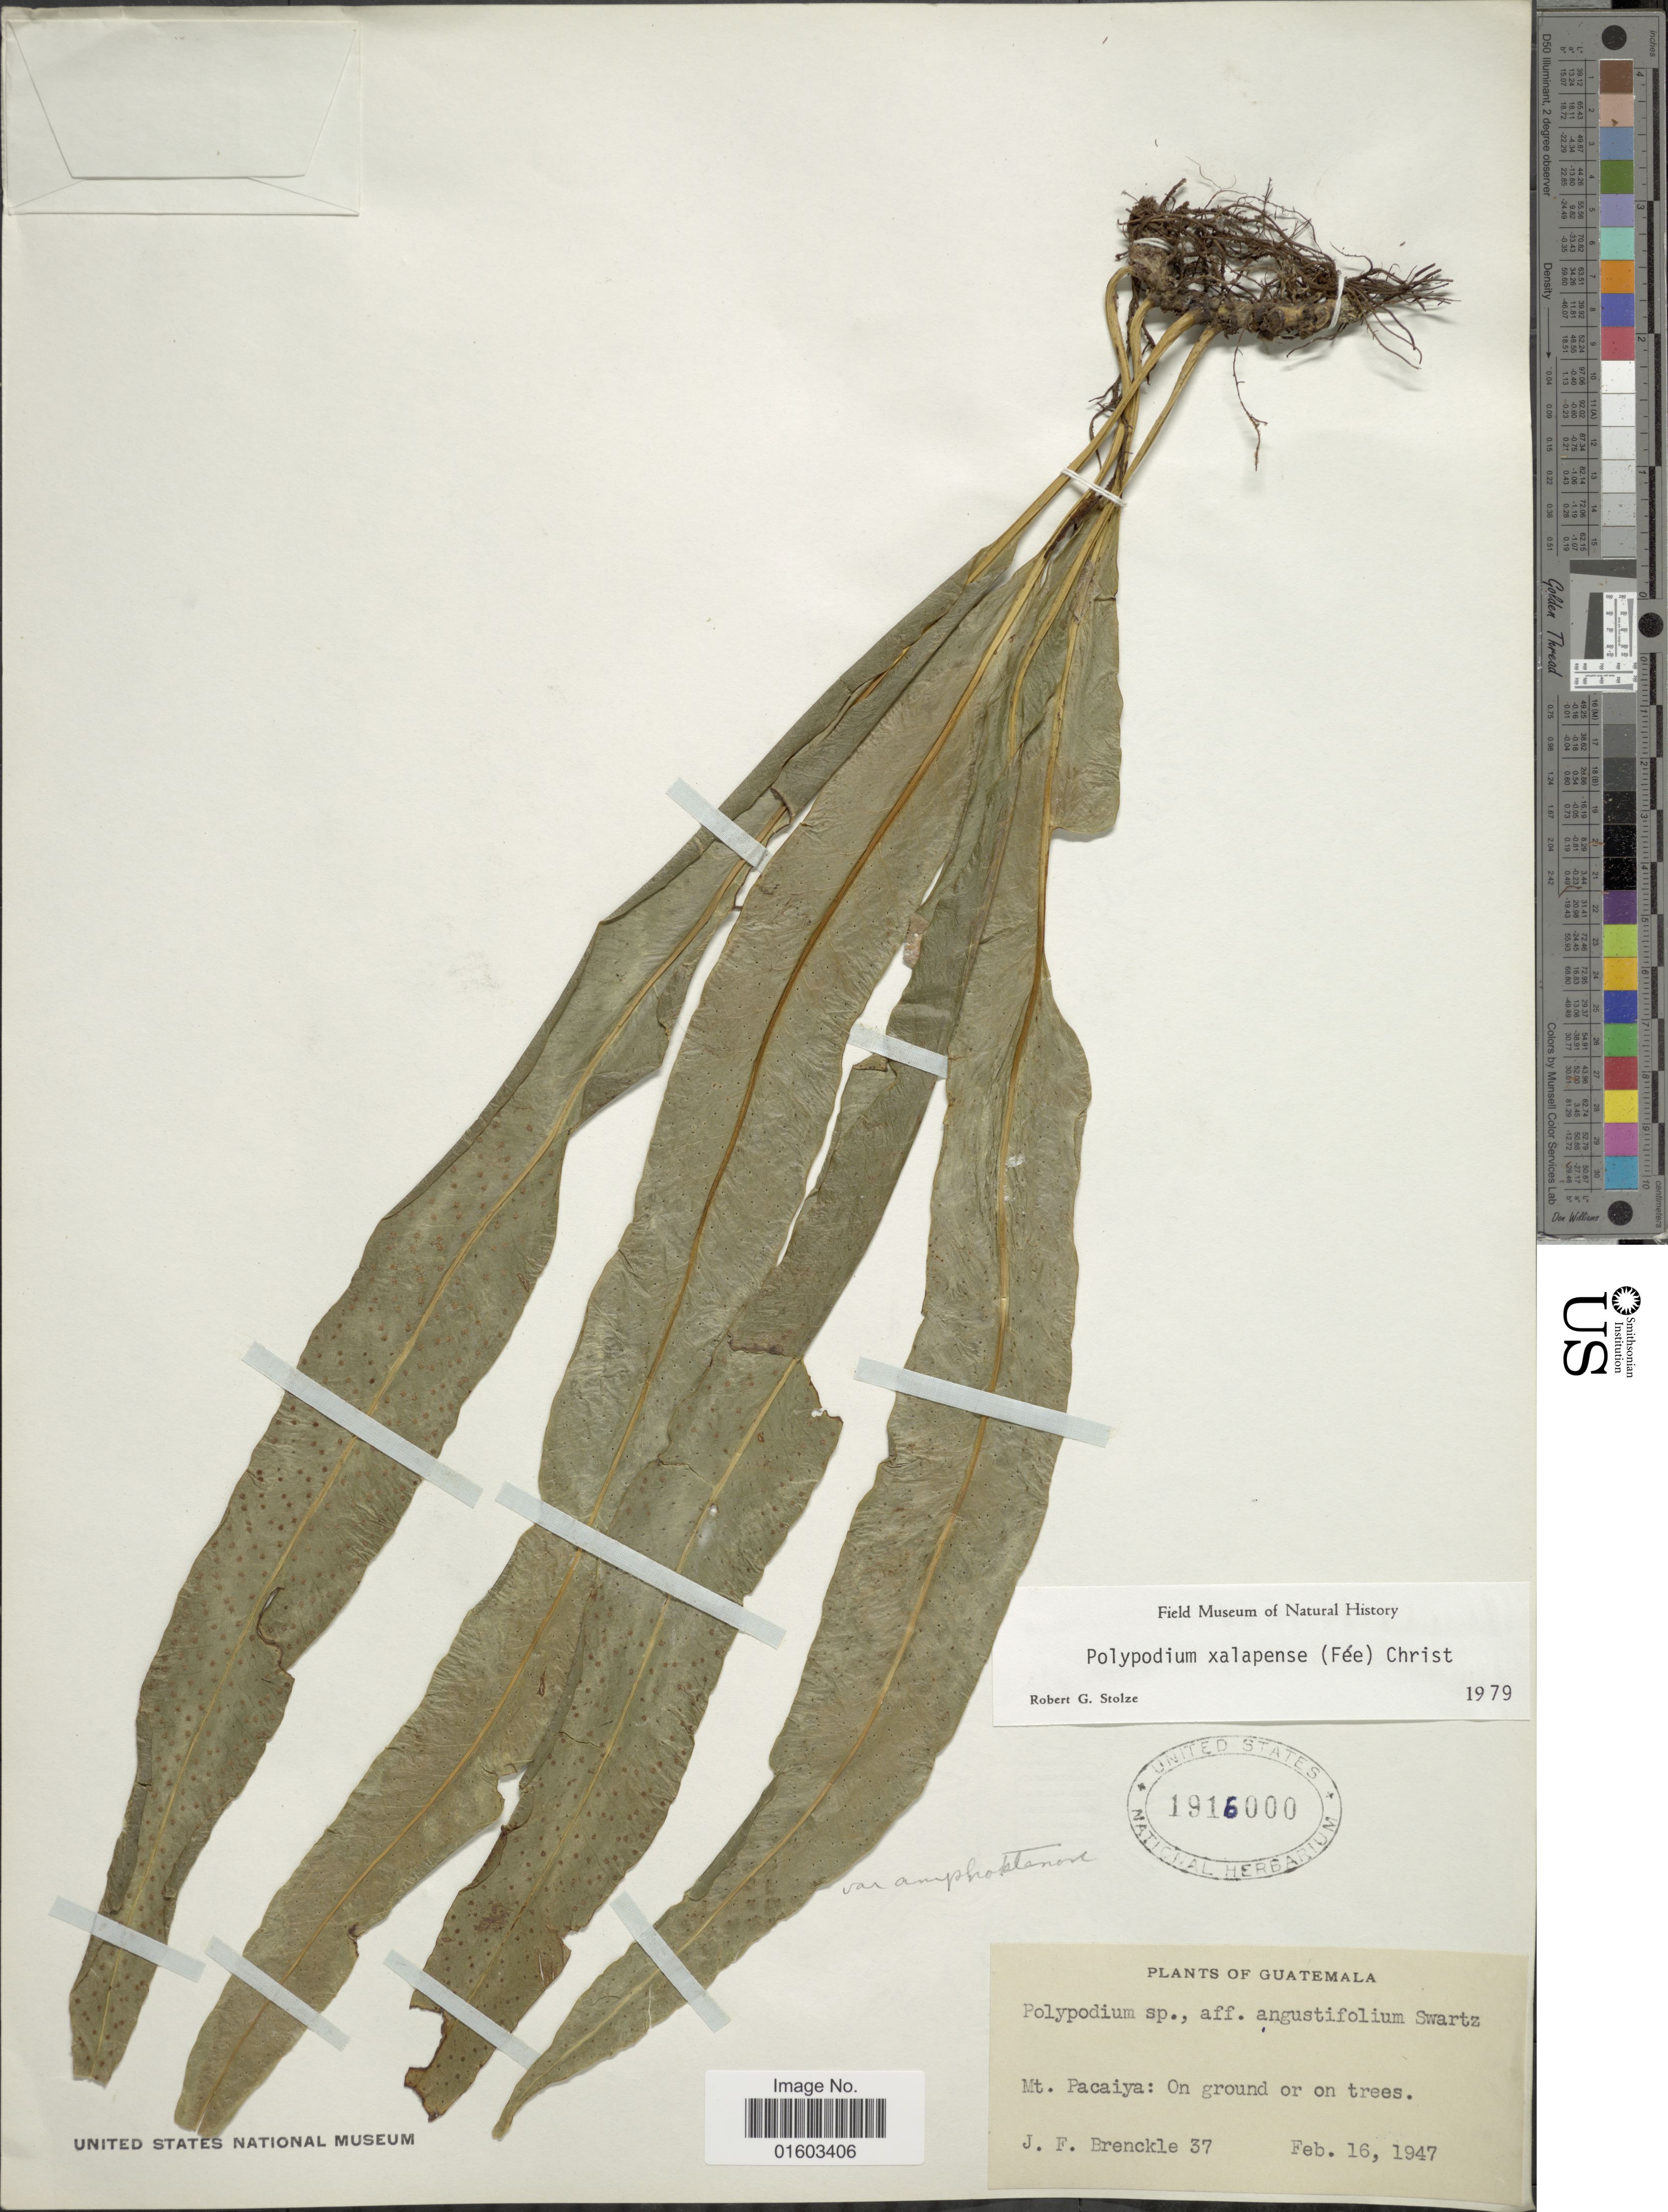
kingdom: Plantae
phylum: Tracheophyta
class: Polypodiopsida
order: Polypodiales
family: Polypodiaceae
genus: Campyloneurum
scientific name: Campyloneurum xalapense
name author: Fée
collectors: J. Brenckle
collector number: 37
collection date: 1947-02-16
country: Guatemala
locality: Mt. Pacaija: on ground or on trees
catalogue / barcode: US 1916000